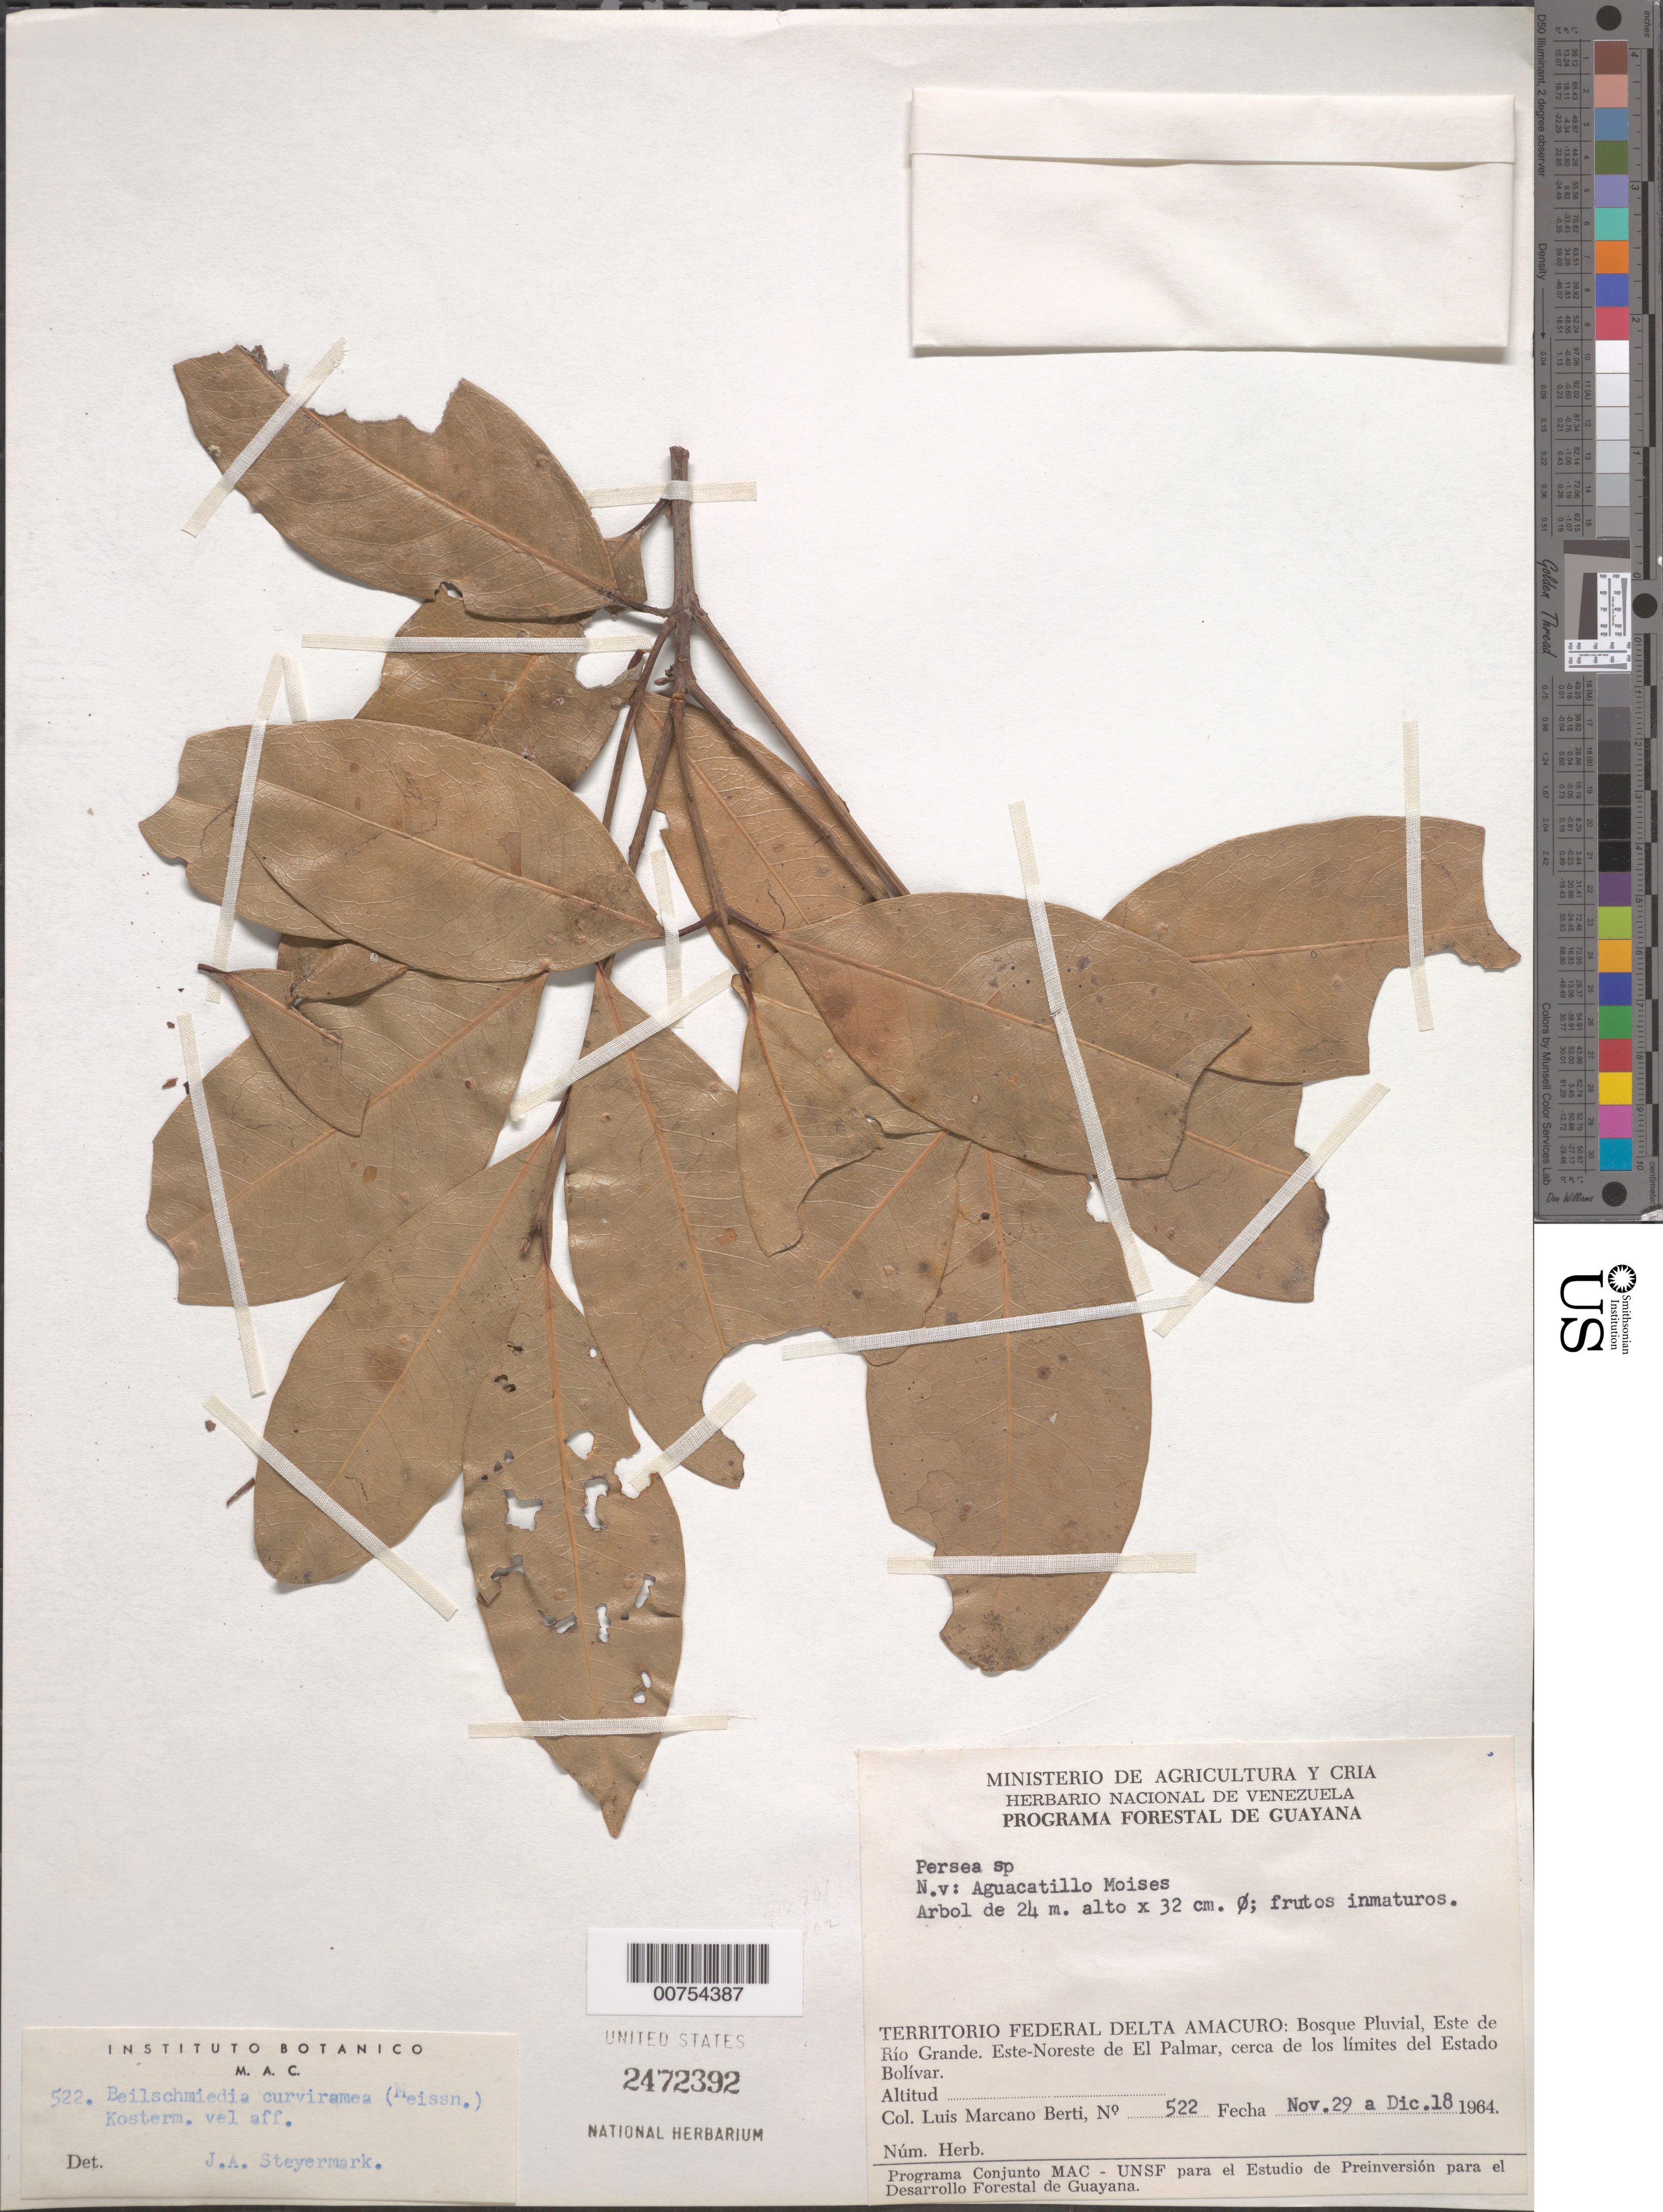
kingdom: Plantae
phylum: Tracheophyta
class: Magnoliopsida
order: Laurales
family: Lauraceae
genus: Beilschmiedia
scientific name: Beilschmiedia curviramea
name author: (Meisn.) Kosterm.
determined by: Steyermark, Julian A., (VEN)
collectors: L. Marcano-Berti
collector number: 522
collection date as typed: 29-Nov-64 to 18-Dec-64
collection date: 1964-11-29/1964-12-18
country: Venezuela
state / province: Delta Amacuro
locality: Este de Río Grande, ENE de El Palmar, cerca de los limites del Estado Bolívar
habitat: Bosque pluvial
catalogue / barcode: US 2472392